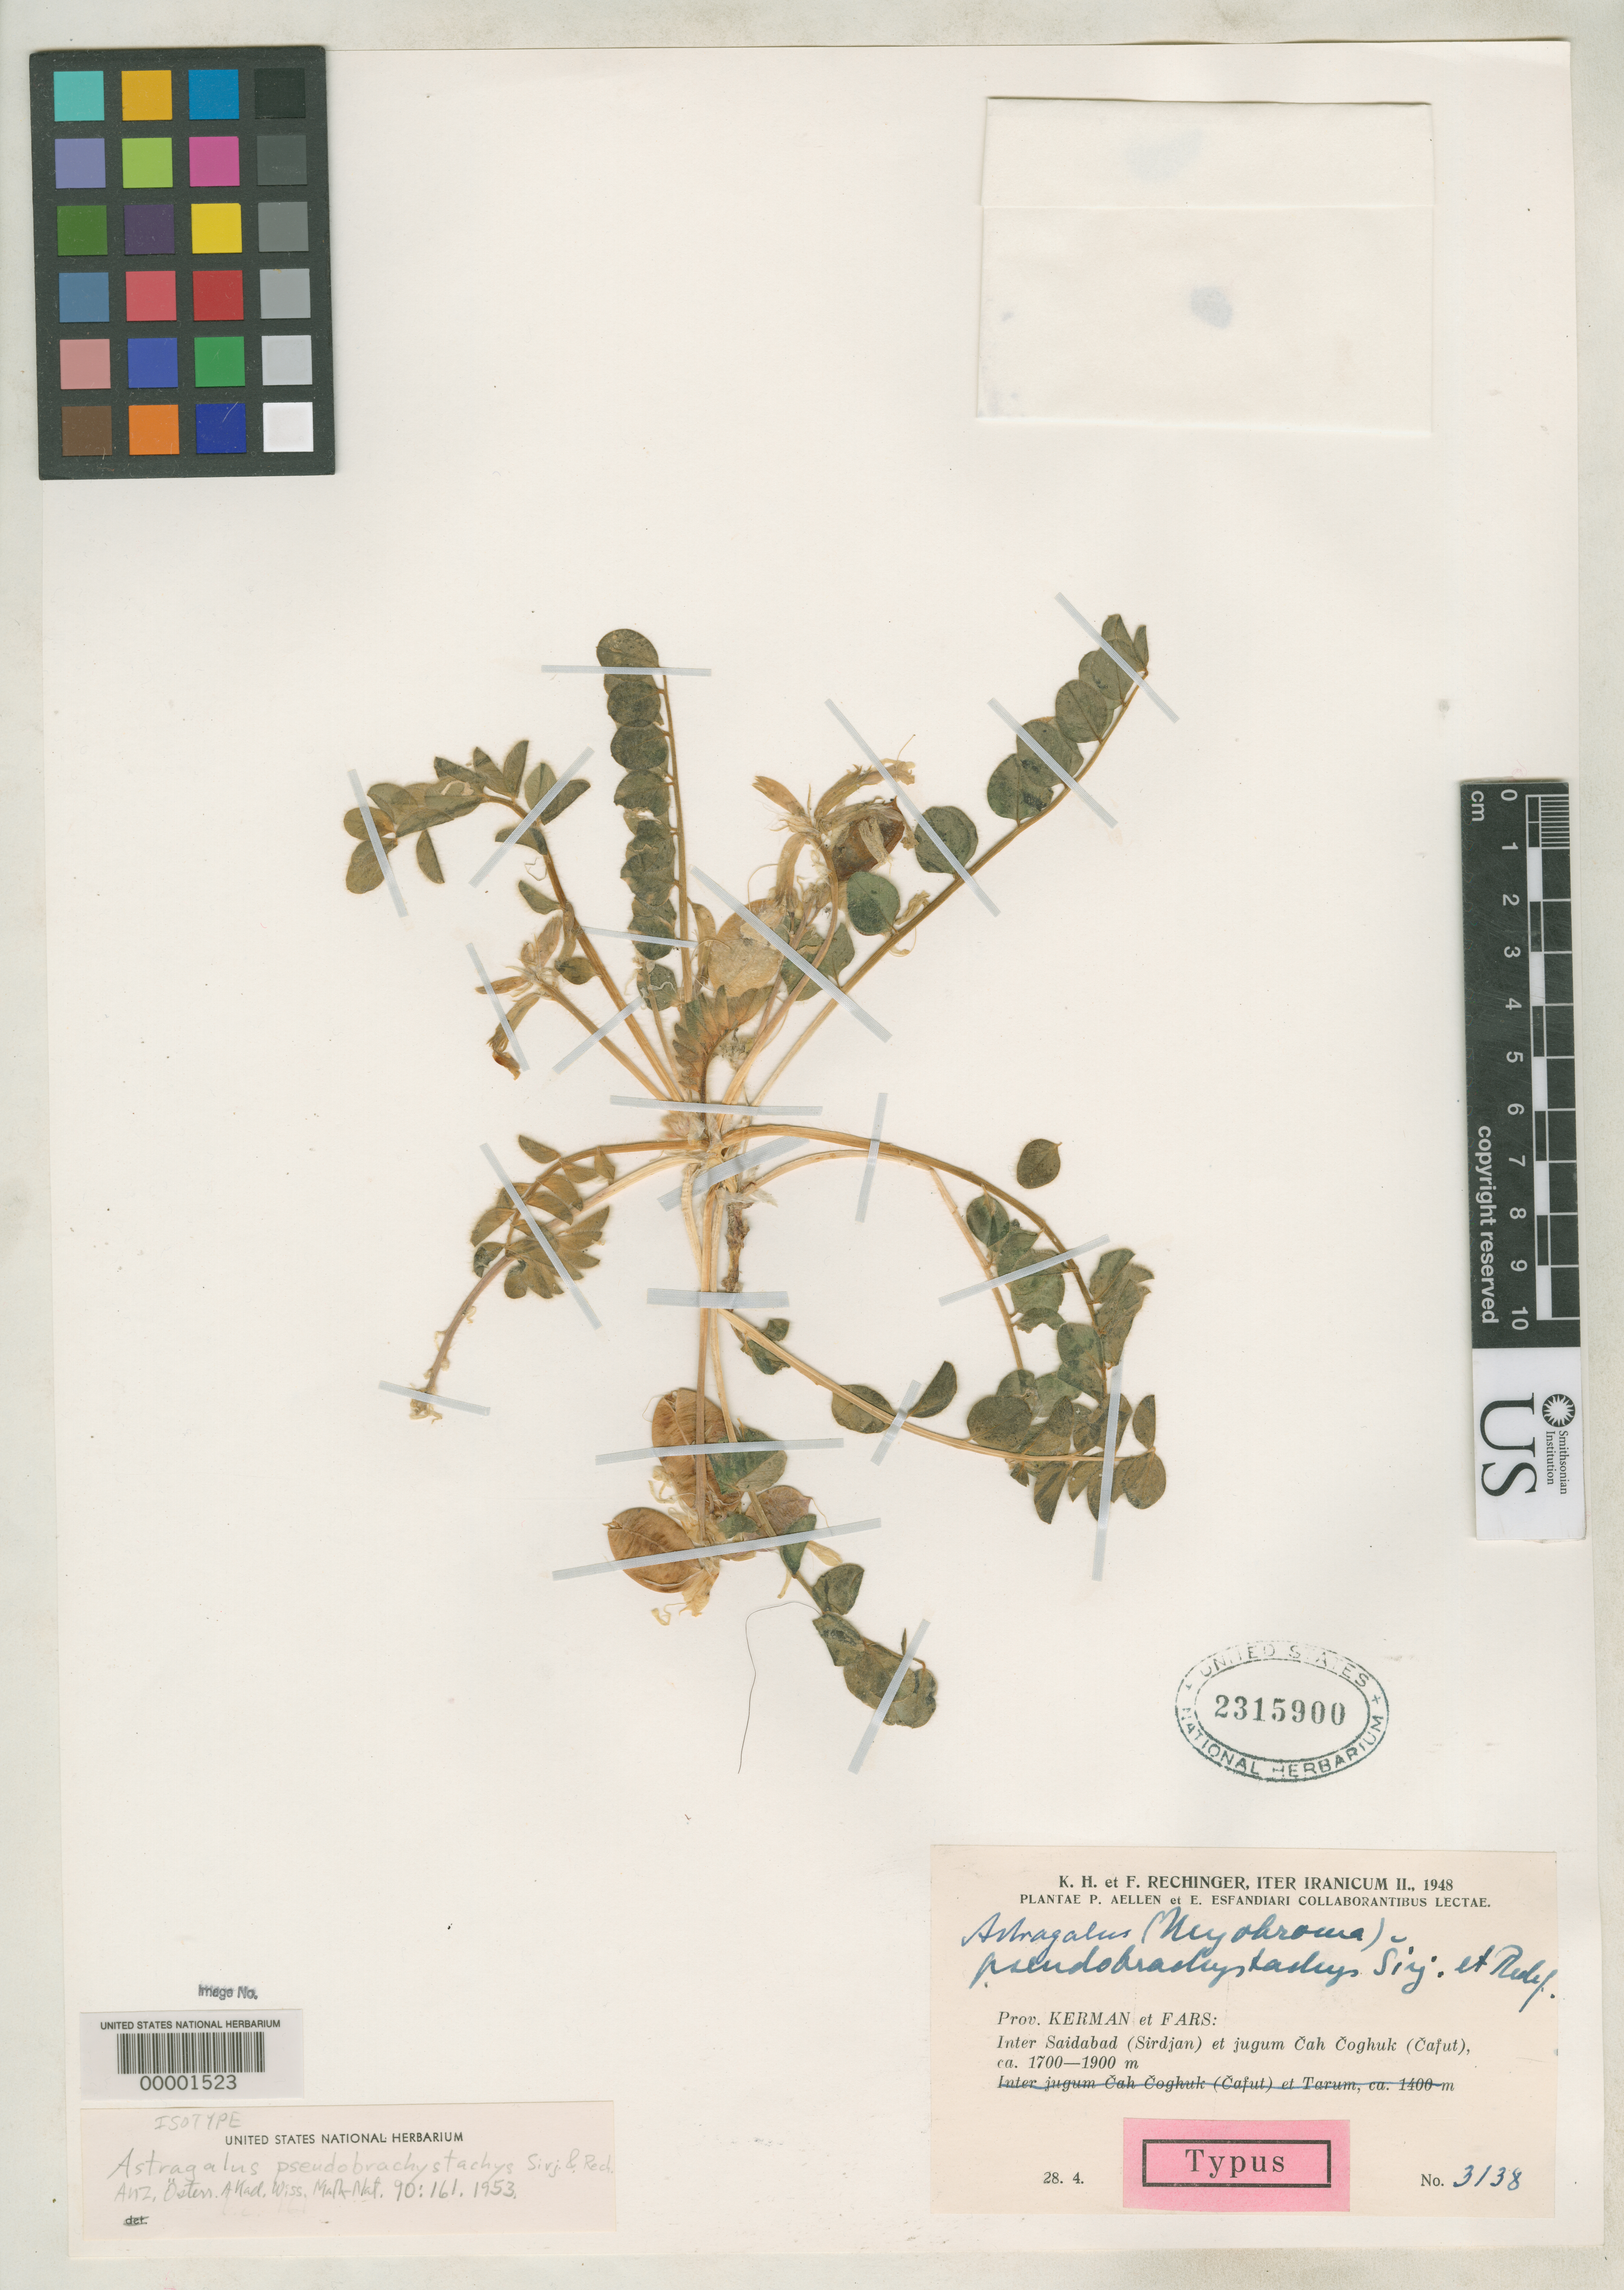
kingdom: Plantae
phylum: Tracheophyta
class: Magnoliopsida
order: Fabales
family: Fabaceae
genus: Astragalus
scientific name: Astragalus pseudobrachystachys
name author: Širj. & Rech. f.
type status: Isotype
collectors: K. H. Rechinger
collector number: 3138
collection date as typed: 28 Apr 1948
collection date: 1948-04-28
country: Iran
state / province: Fars / Kerman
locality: Between Saidabad (Sirdjan).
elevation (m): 1700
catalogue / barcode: US 2315900